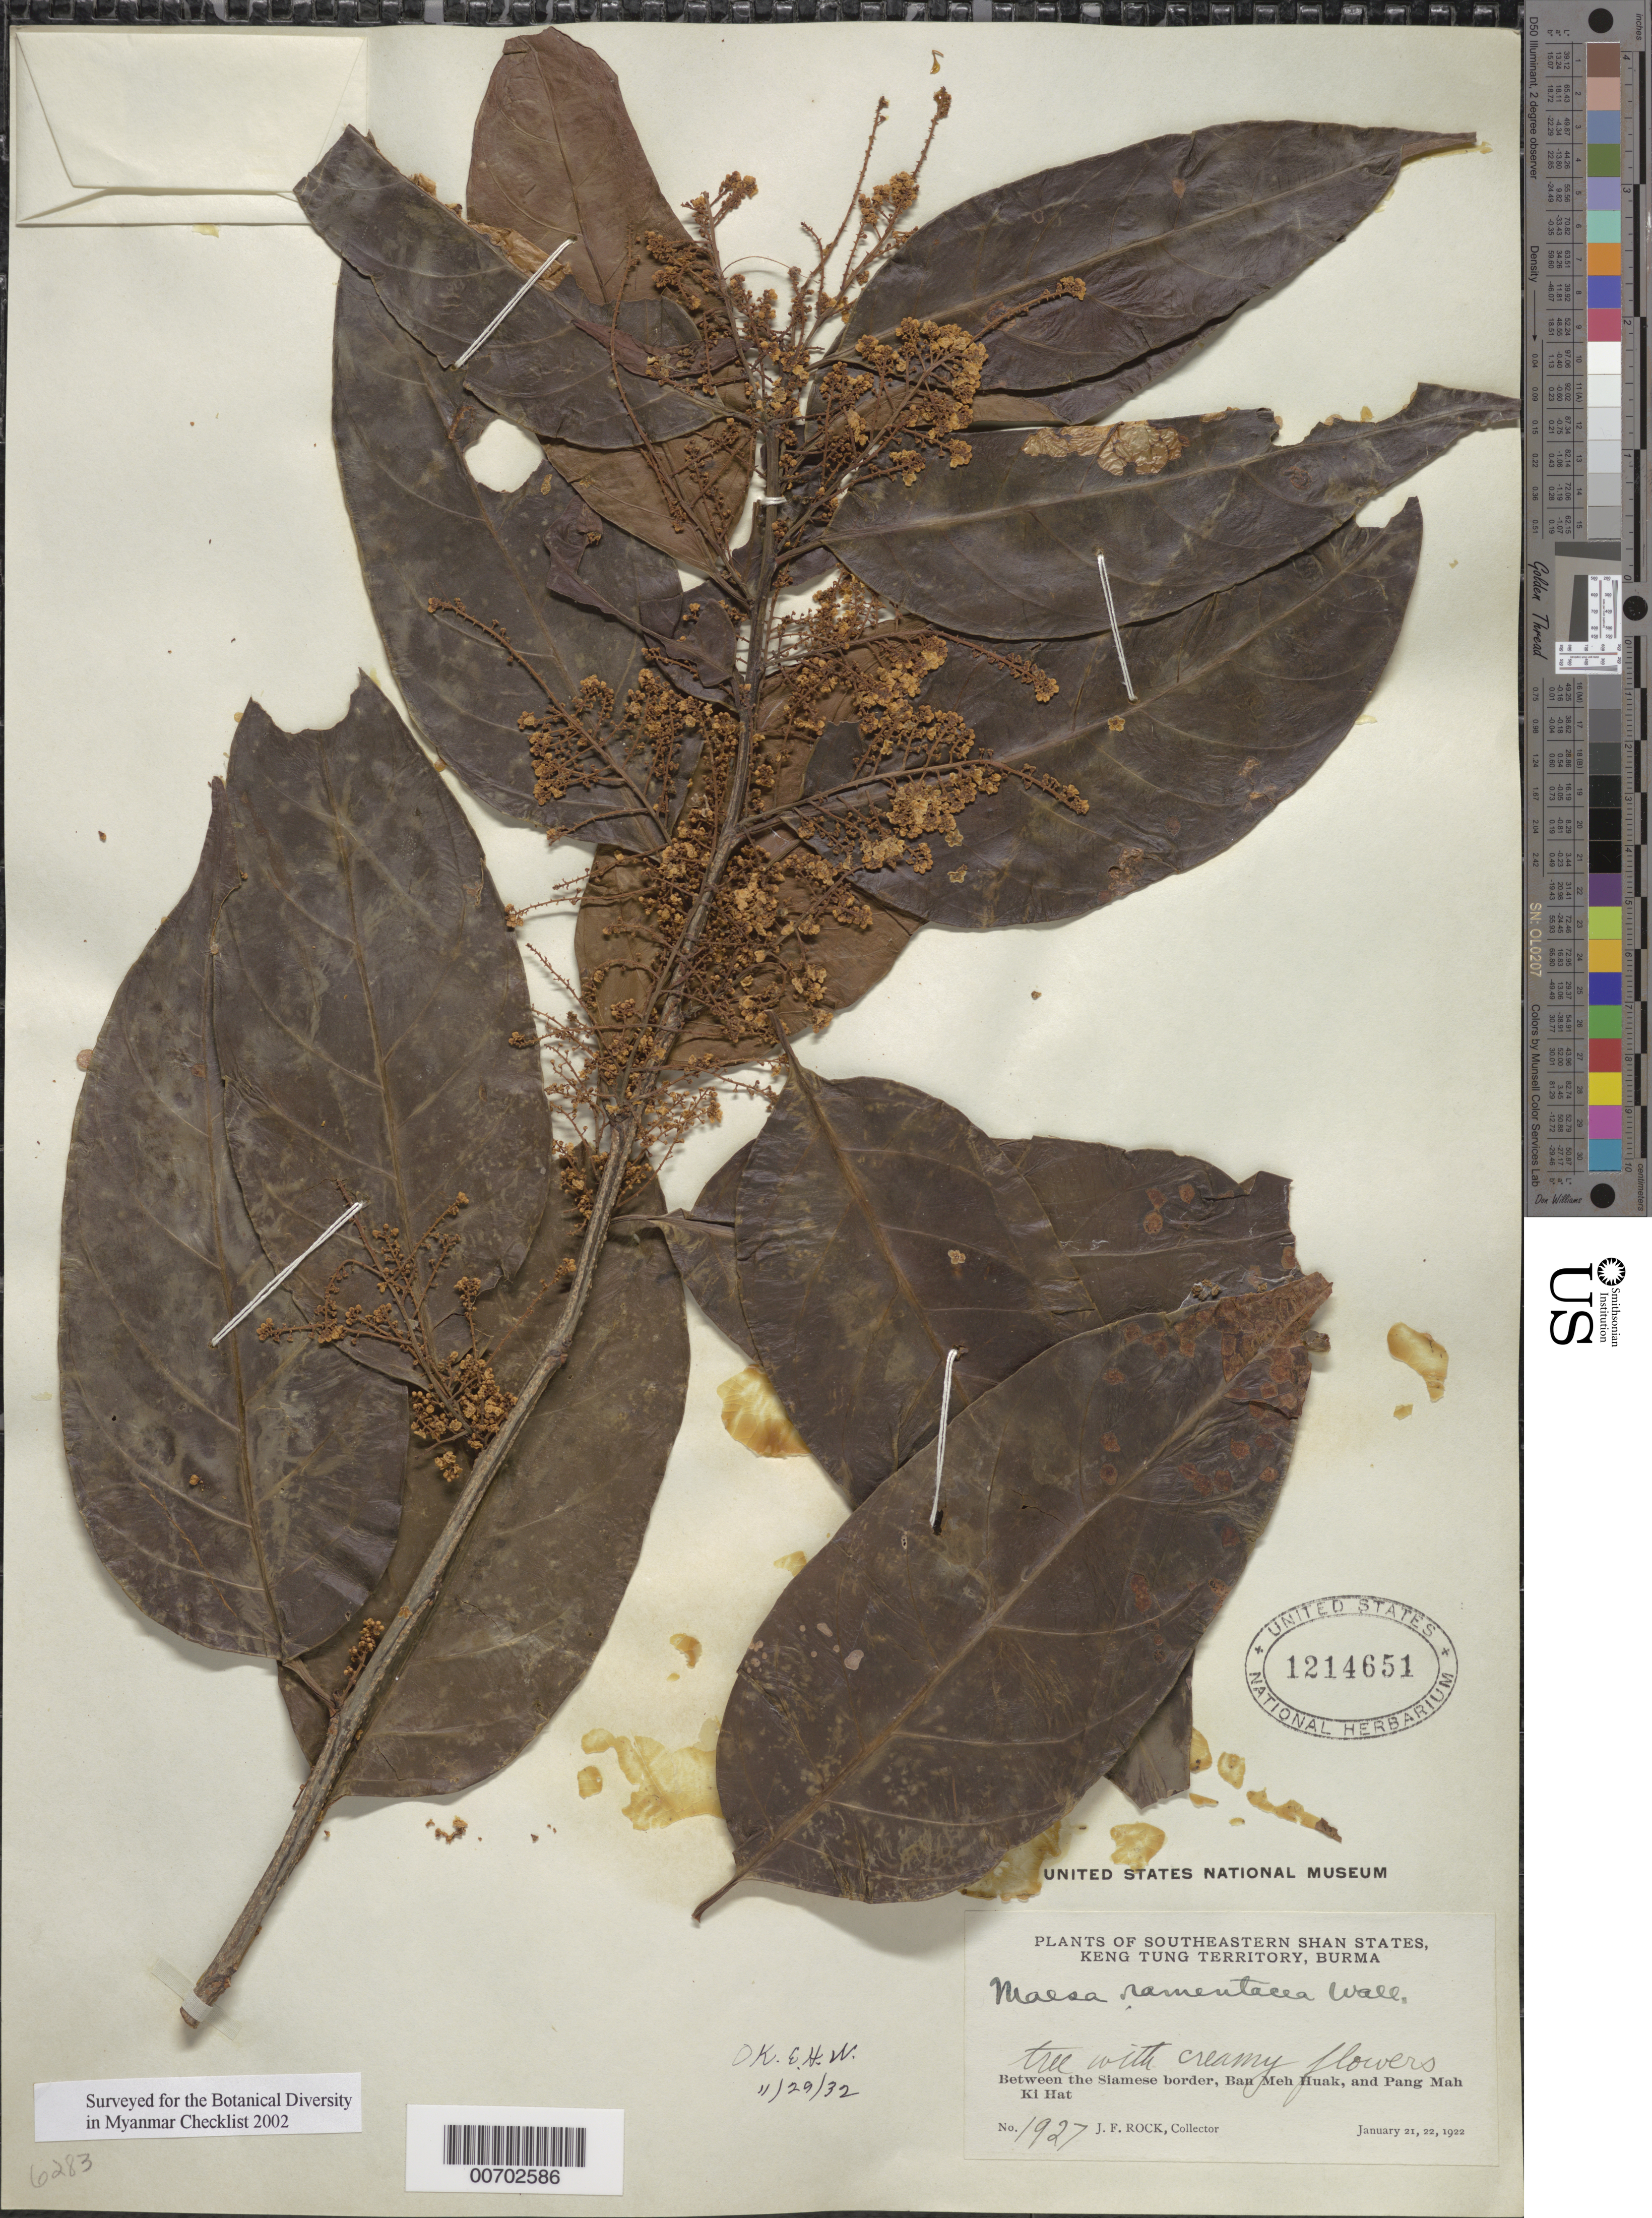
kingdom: Plantae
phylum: Tracheophyta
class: Magnoliopsida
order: Ericales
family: Primulaceae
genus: Maesa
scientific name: Maesa ramentacea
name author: (Roxb.) A. DC.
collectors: J. F. Rock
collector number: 1927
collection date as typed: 21 Jan 1921 to 22 Jan 1922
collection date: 1921-01-21/1922-01-22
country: Myanmar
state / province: Shan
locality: Southeastern Shan States, Keng Tung Terr., betw. Siamese border, Ban Meh Huak & Pang Mah Ki Hat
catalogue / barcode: US 1214651